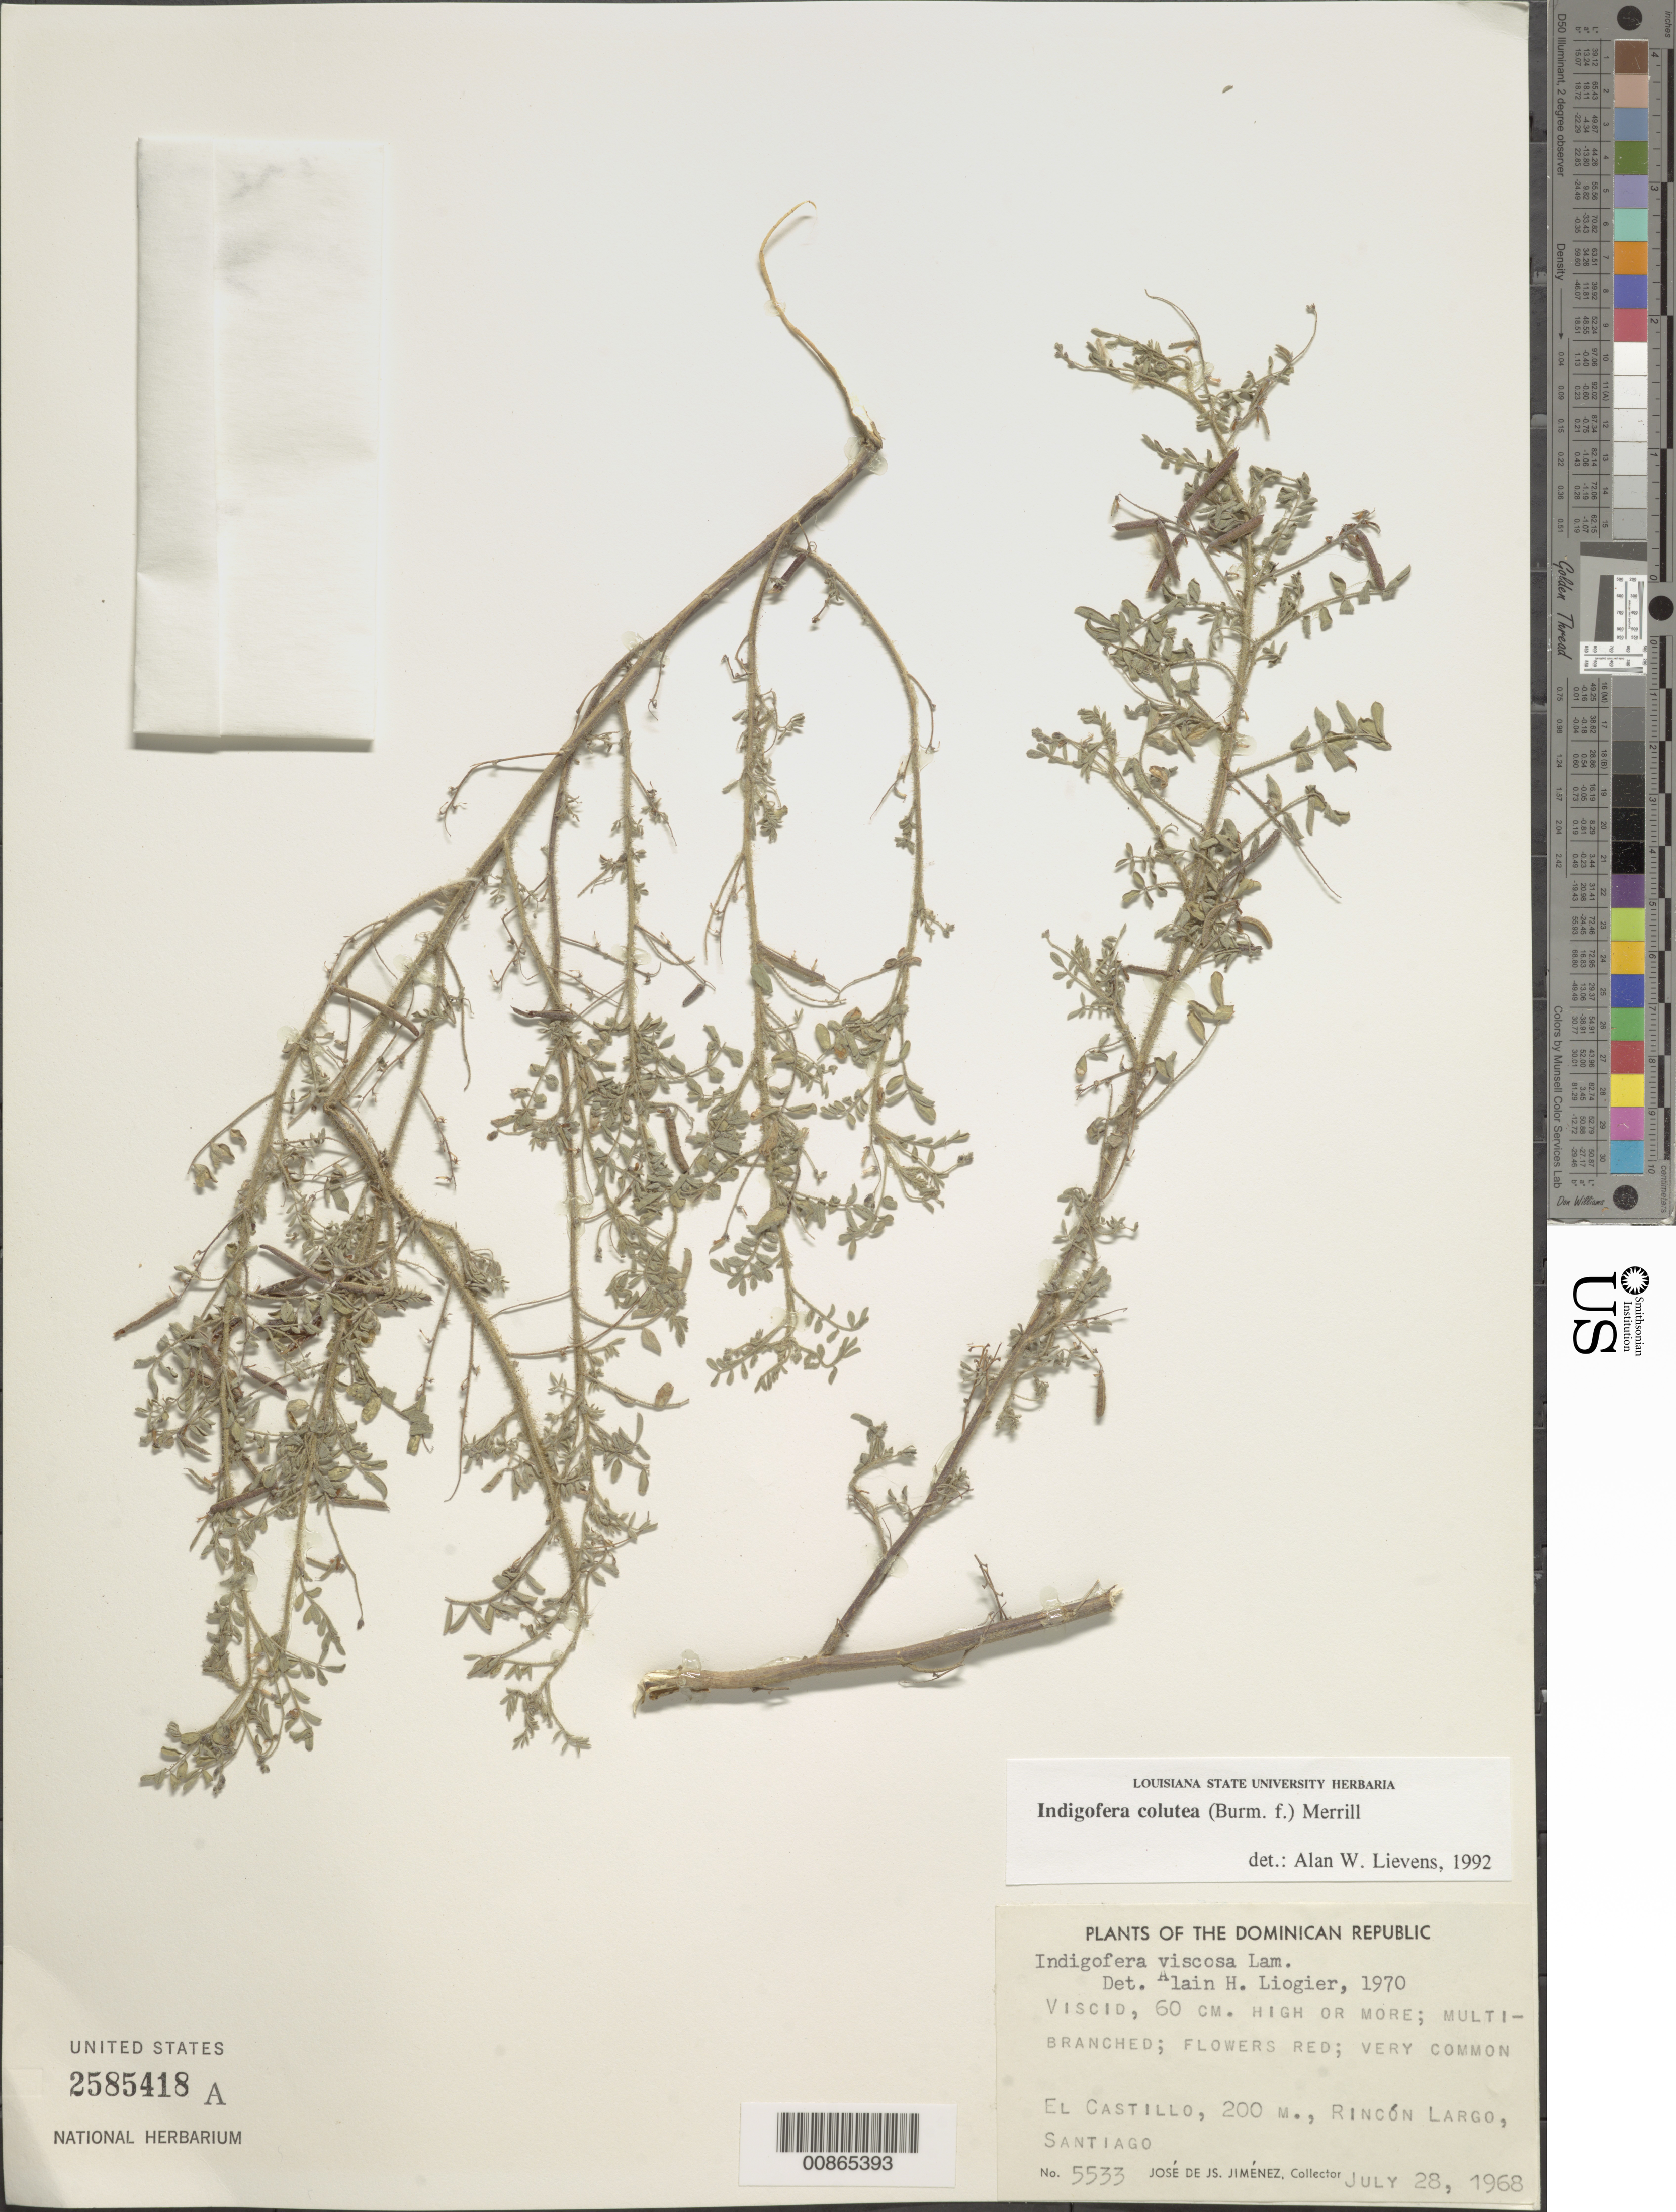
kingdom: Plantae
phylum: Tracheophyta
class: Magnoliopsida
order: Fabales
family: Fabaceae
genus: Indigofera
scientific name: Indigofera colutea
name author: (Burm. f.) Merr.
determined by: Lievens, A. W., (LSU), Louisiana State University Herbarium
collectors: J. J. Jiménez Almonte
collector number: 5533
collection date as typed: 28 Jul 1968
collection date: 1968-07-28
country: Dominican Republic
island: Hispaniola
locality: El Castillo, Rincón Largo, Santiago.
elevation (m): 200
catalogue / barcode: US 2585418A